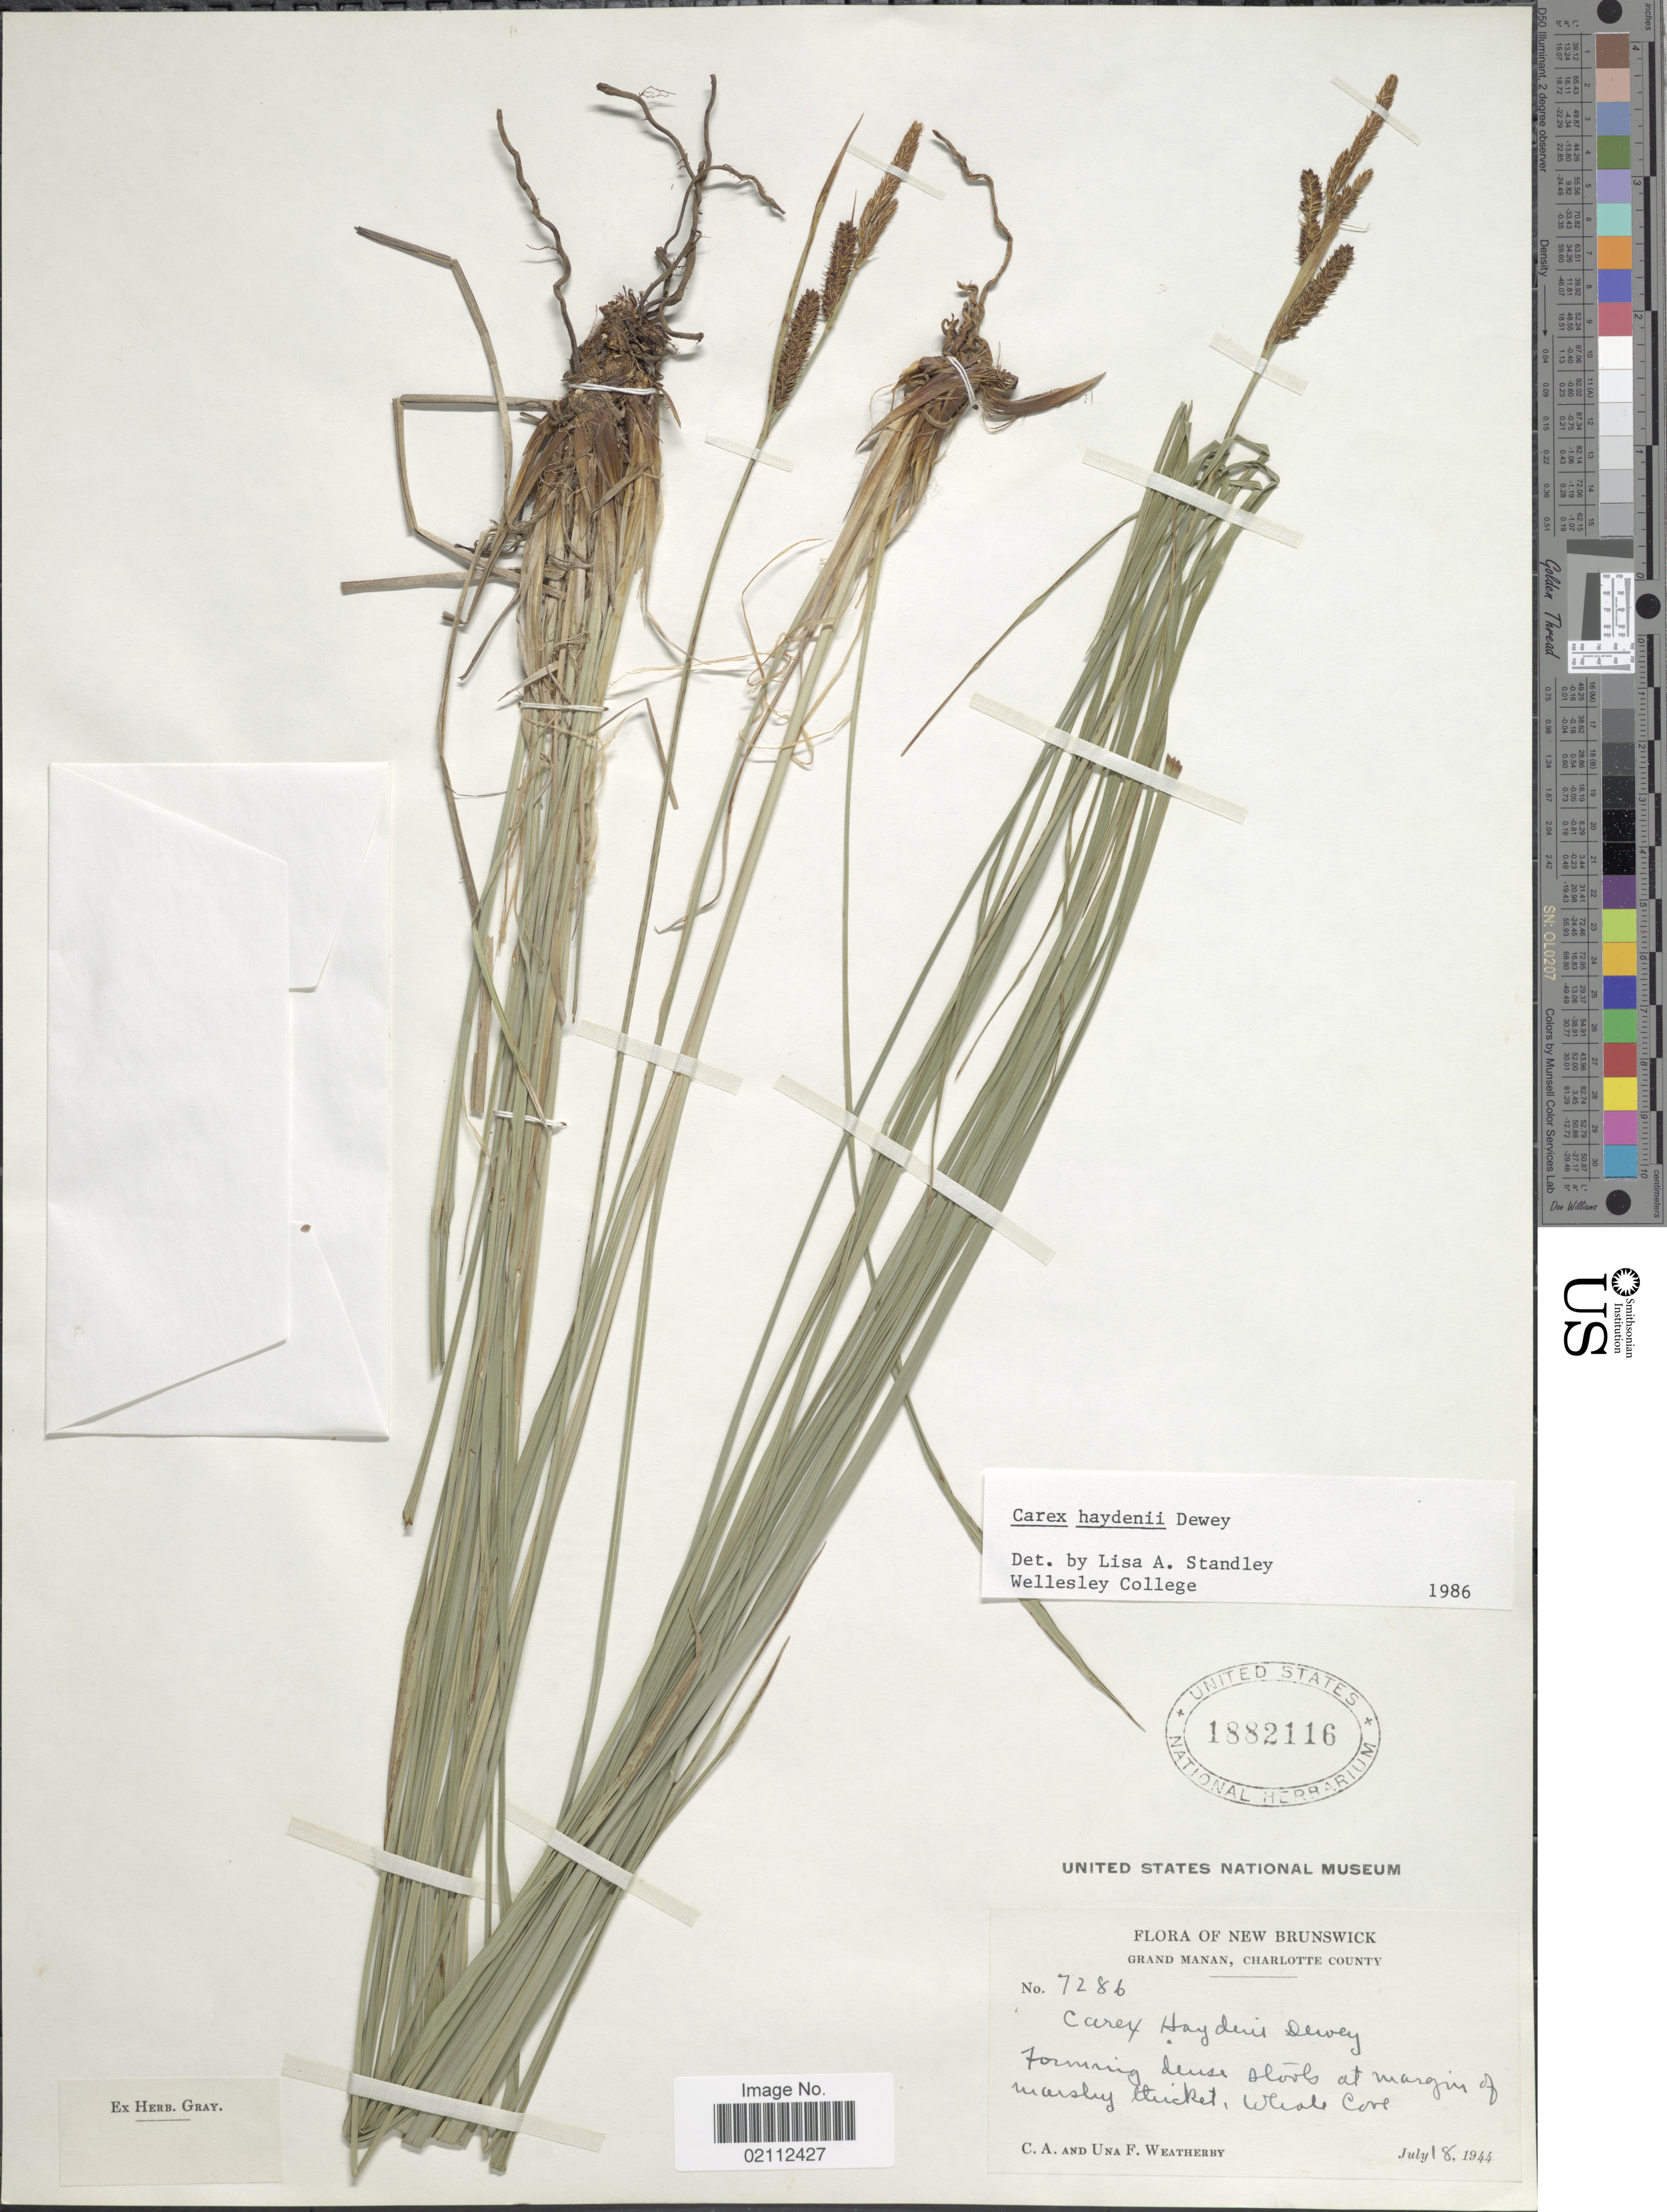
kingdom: Plantae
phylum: Tracheophyta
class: Liliopsida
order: Poales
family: Cyperaceae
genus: Carex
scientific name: Carex haydenii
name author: Dewey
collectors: C. A. Weatherby & U. Weatherby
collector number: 7286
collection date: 1944-07-18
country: Canada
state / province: New Brunswick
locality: Grand Manan, Charlotte County. Whale Cove.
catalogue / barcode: US 1882116